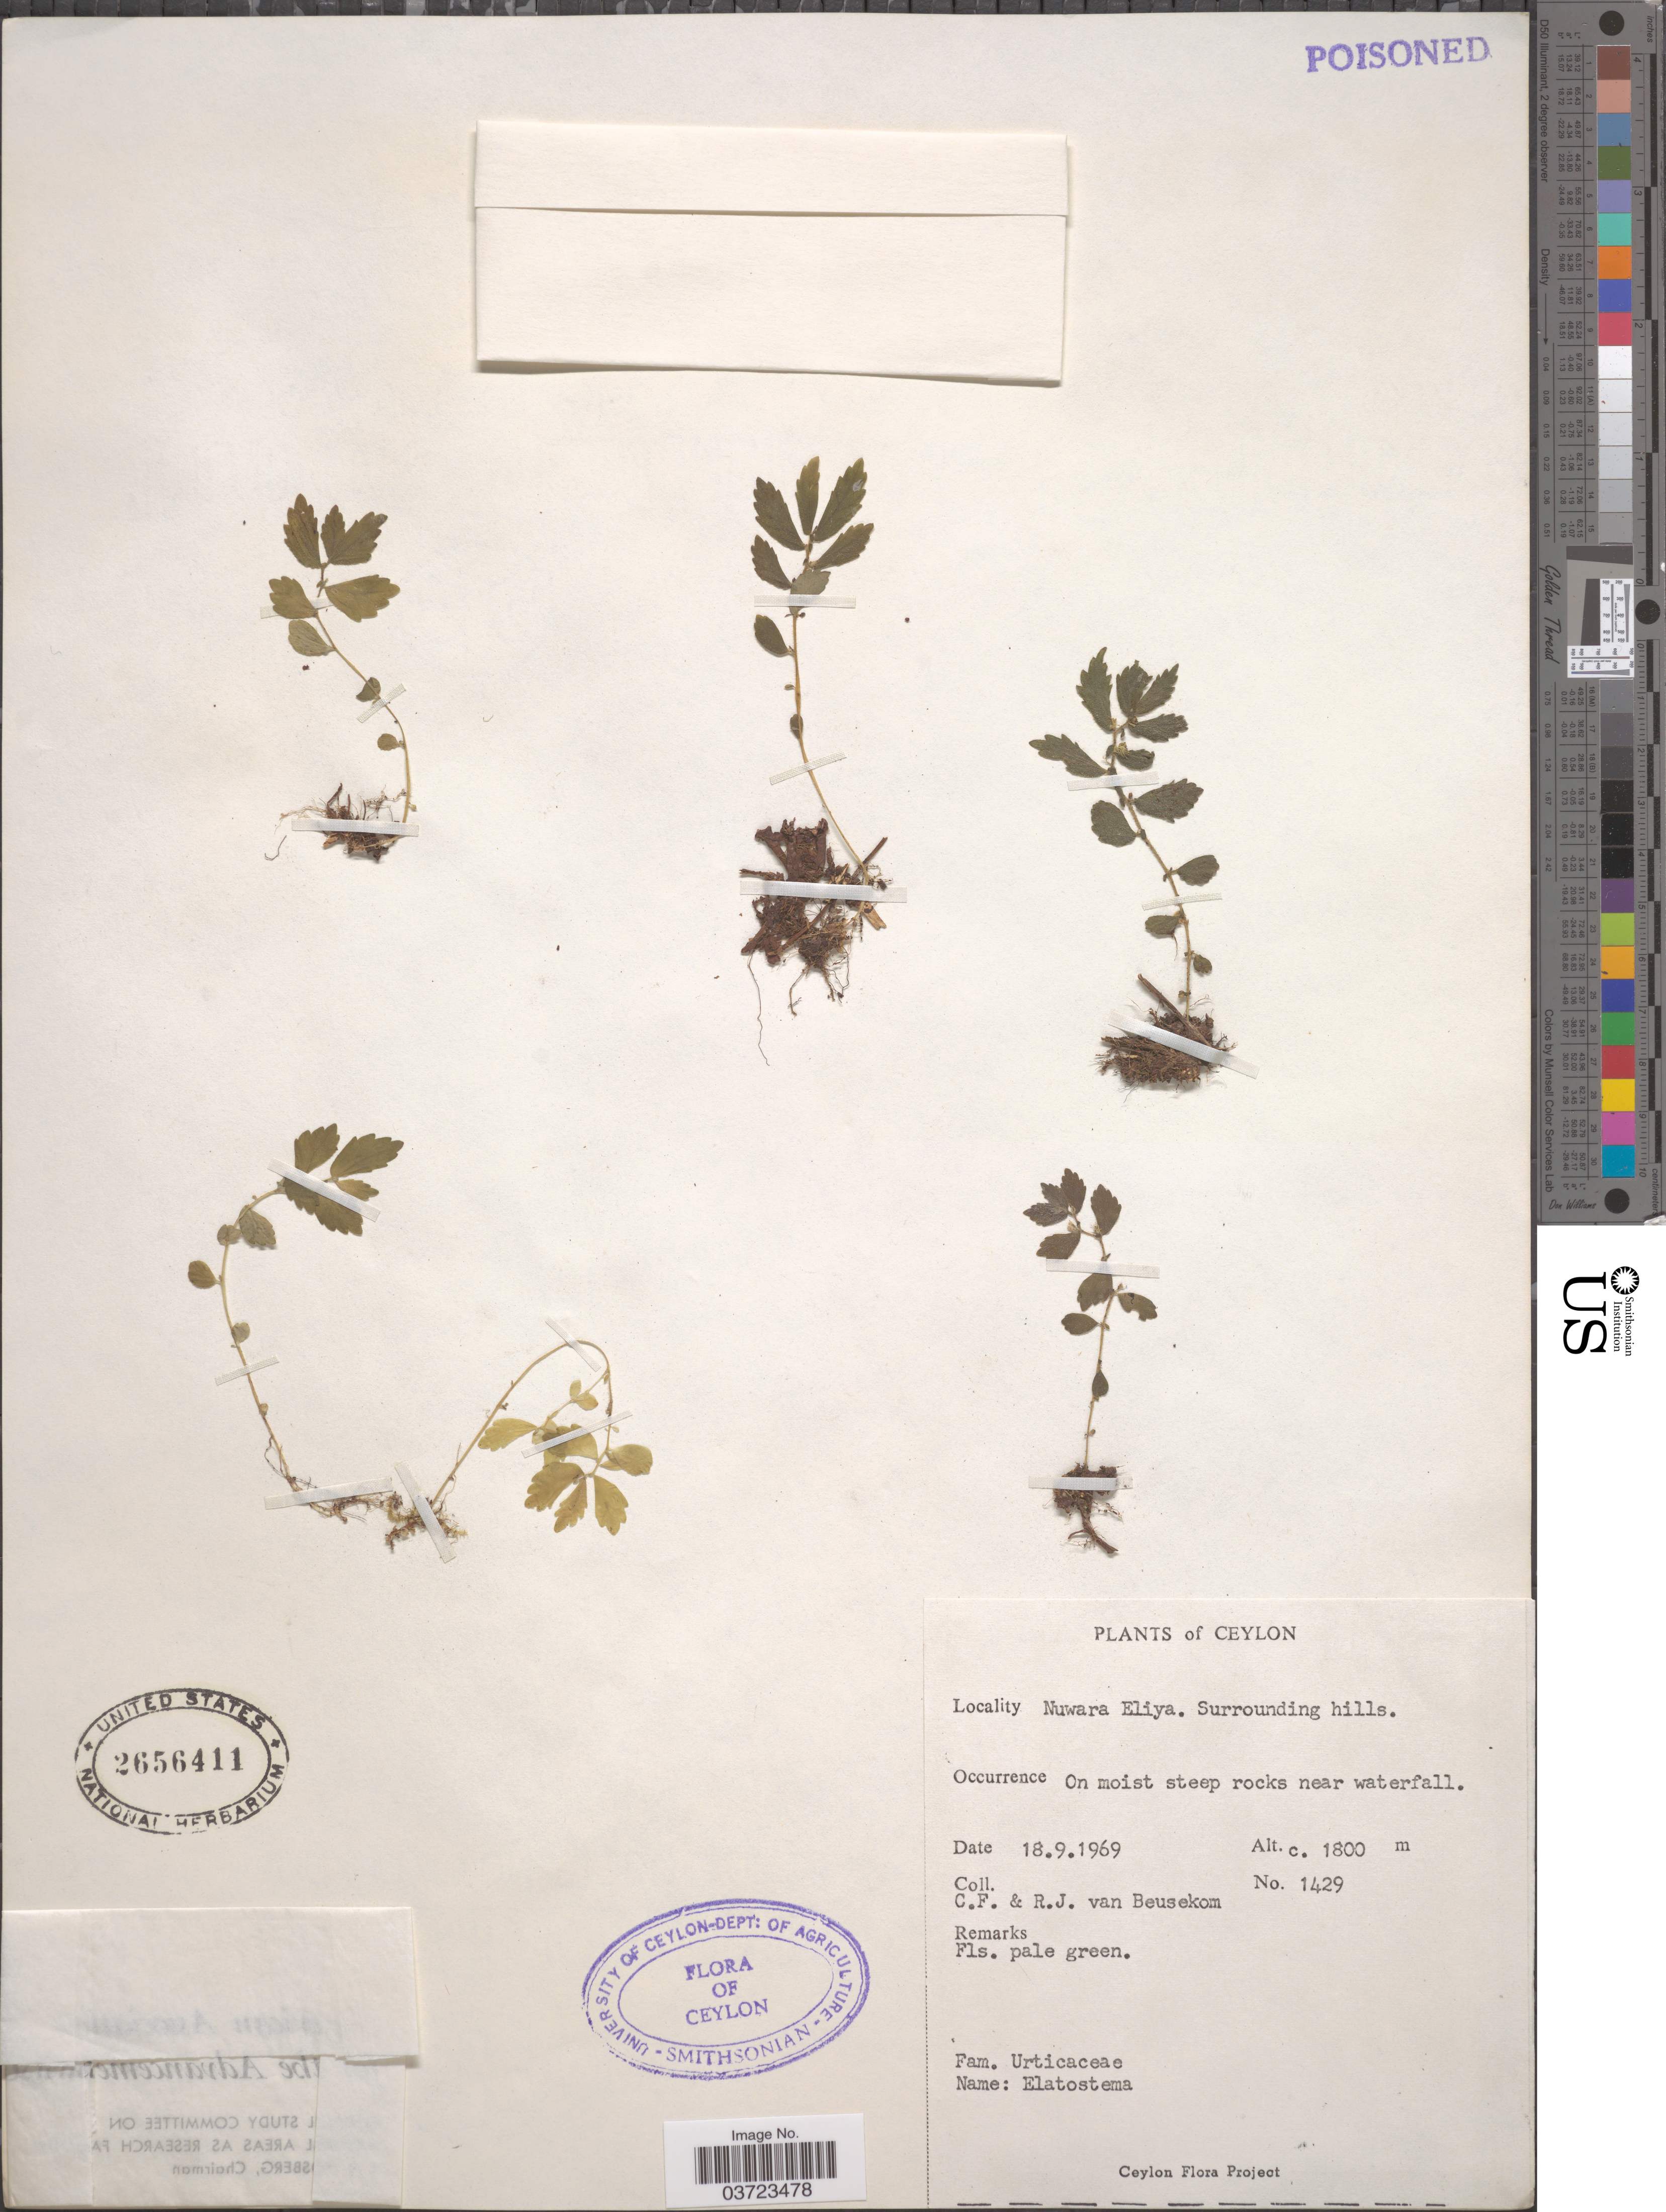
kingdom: Plantae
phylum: Tracheophyta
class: Magnoliopsida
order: Rosales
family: Urticaceae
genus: Elatostema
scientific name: Elatostema sp.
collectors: C. F. Beusekom & R. van Beusecom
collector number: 1429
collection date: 1969-09-18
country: Sri Lanka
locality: Ceylon. Nuwara Eliya. Surrounding hills.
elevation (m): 1800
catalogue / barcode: US 2656411